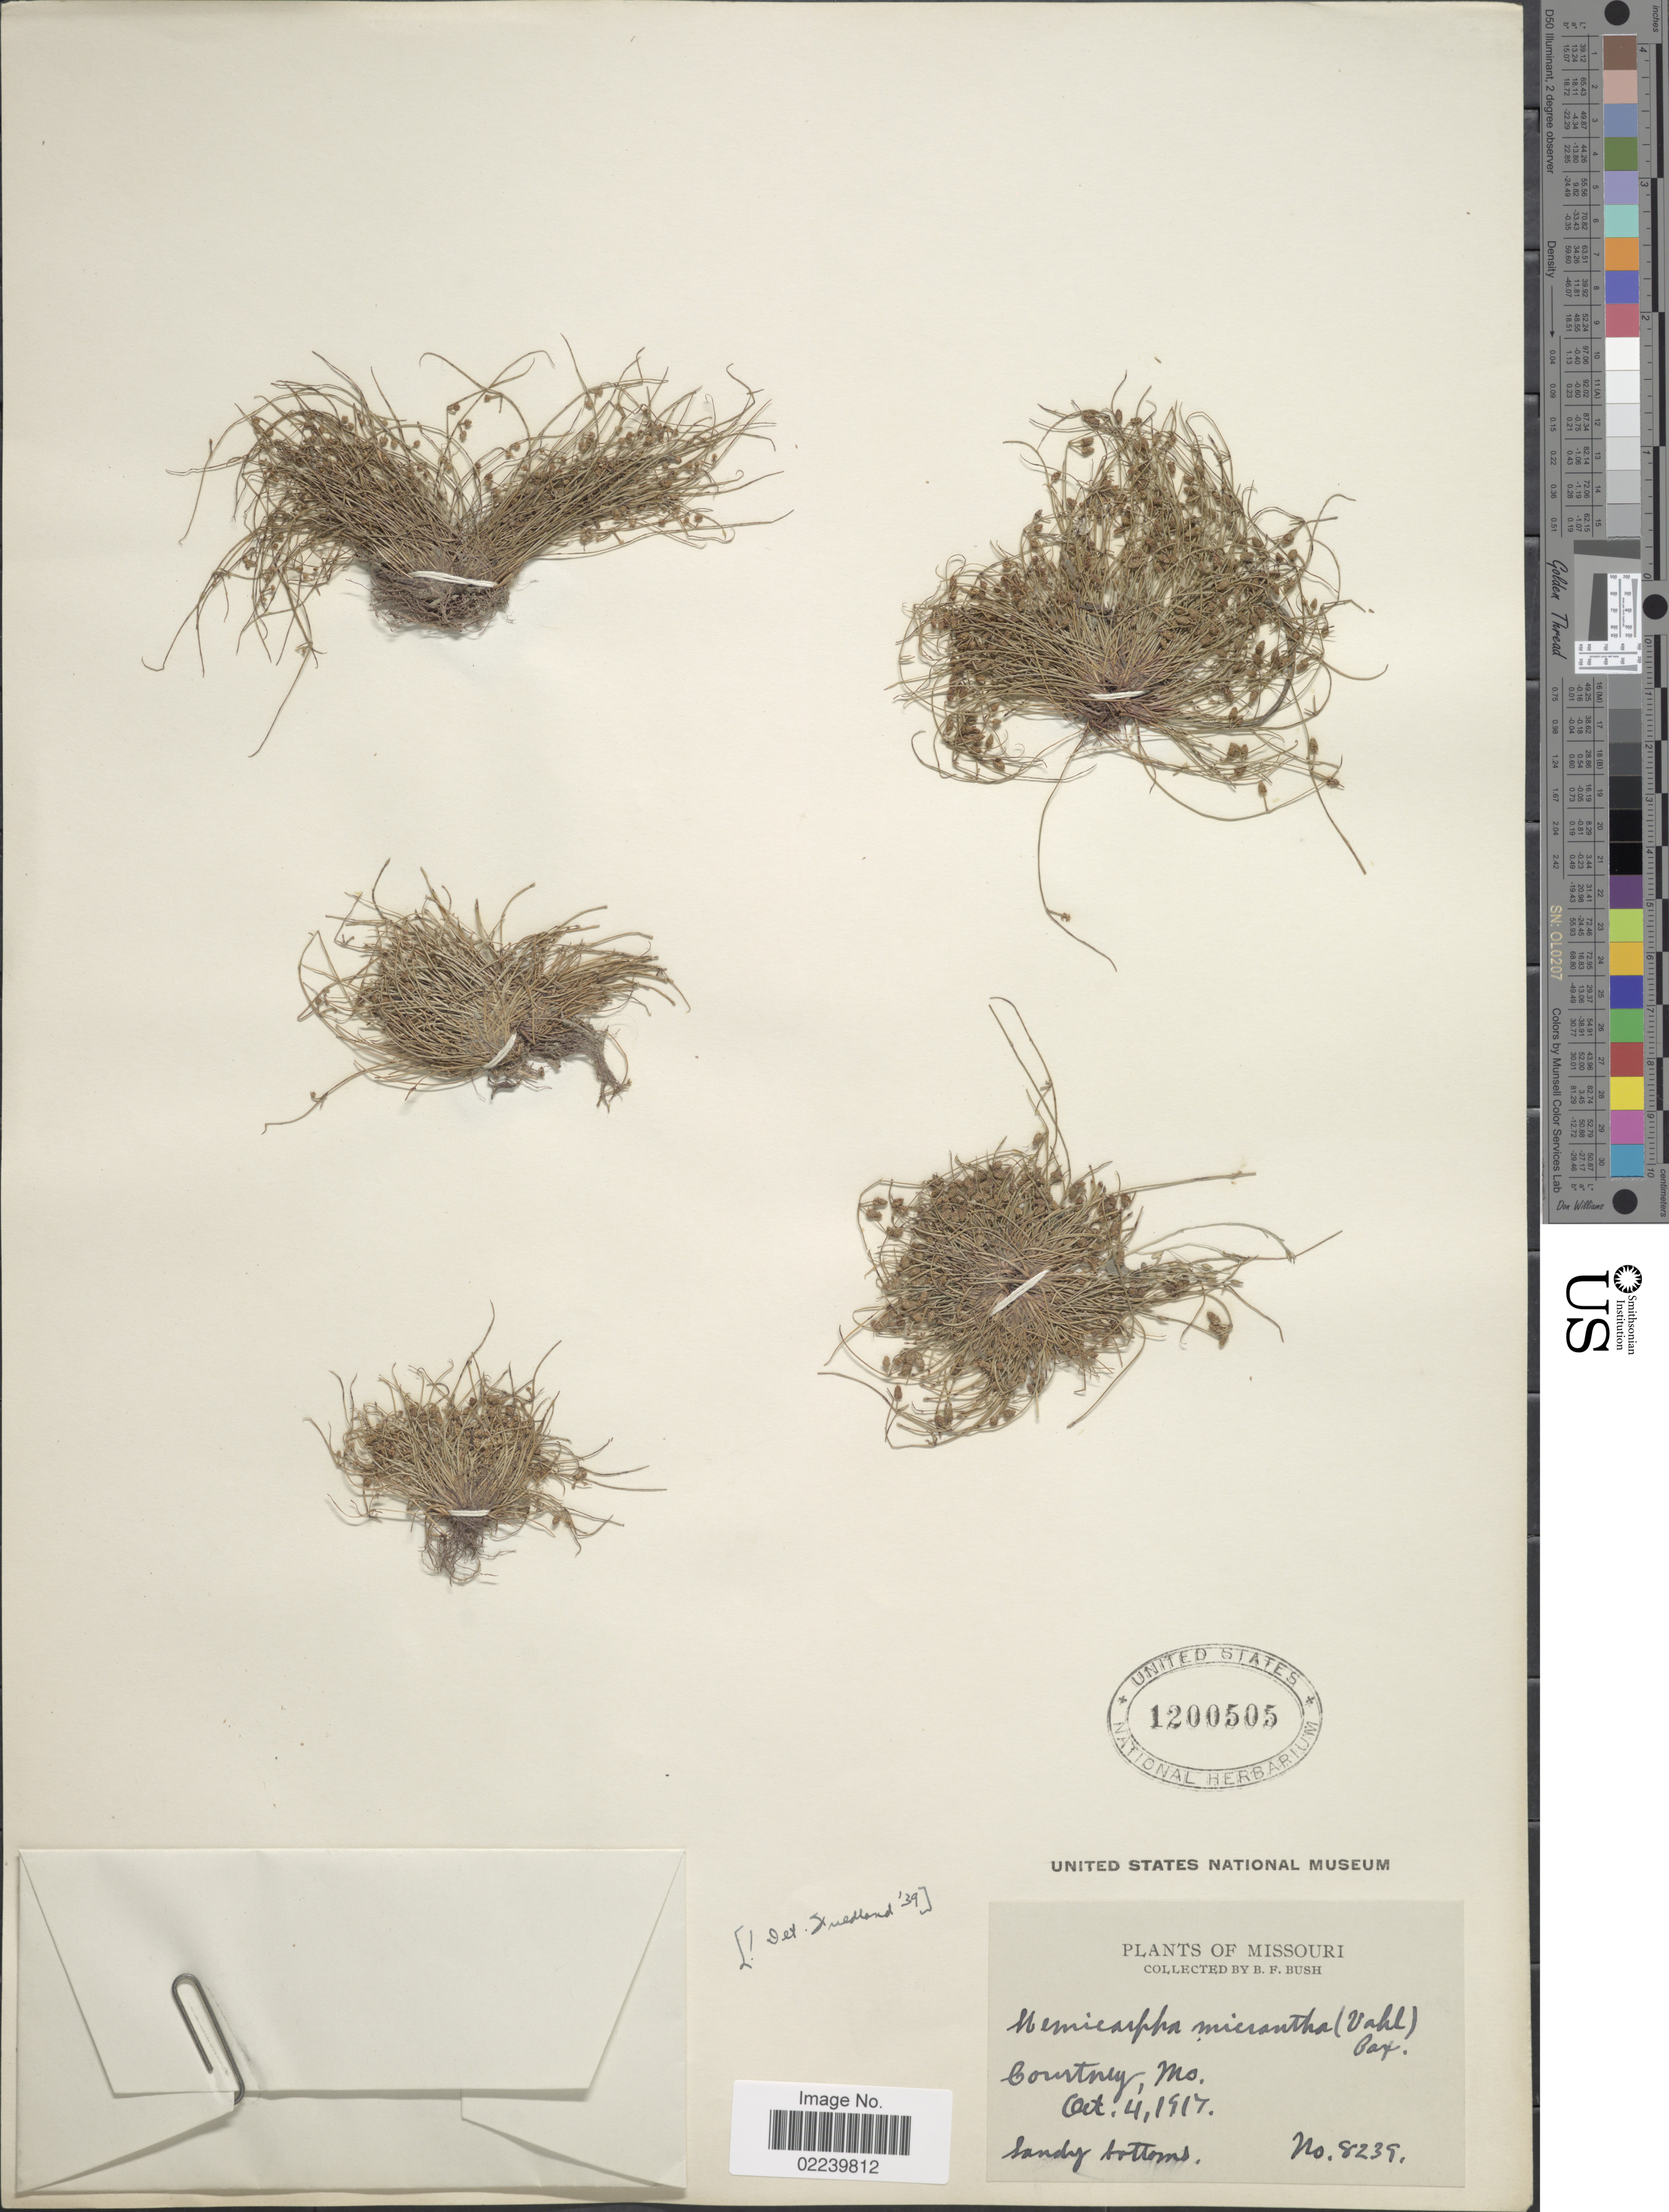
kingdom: Plantae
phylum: Tracheophyta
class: Liliopsida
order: Poales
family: Cyperaceae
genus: Cyperus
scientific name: Cyperus subsquarrosus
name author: (Muhl.) Bauters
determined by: Strong, M. T., (US), Smithsonian Institution - National Museum of Natural History (UNITED STATES)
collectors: B. F. Bush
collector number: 8239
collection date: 1917-10-04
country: United States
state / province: Missouri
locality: Courtney, Mo.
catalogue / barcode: US 1200505